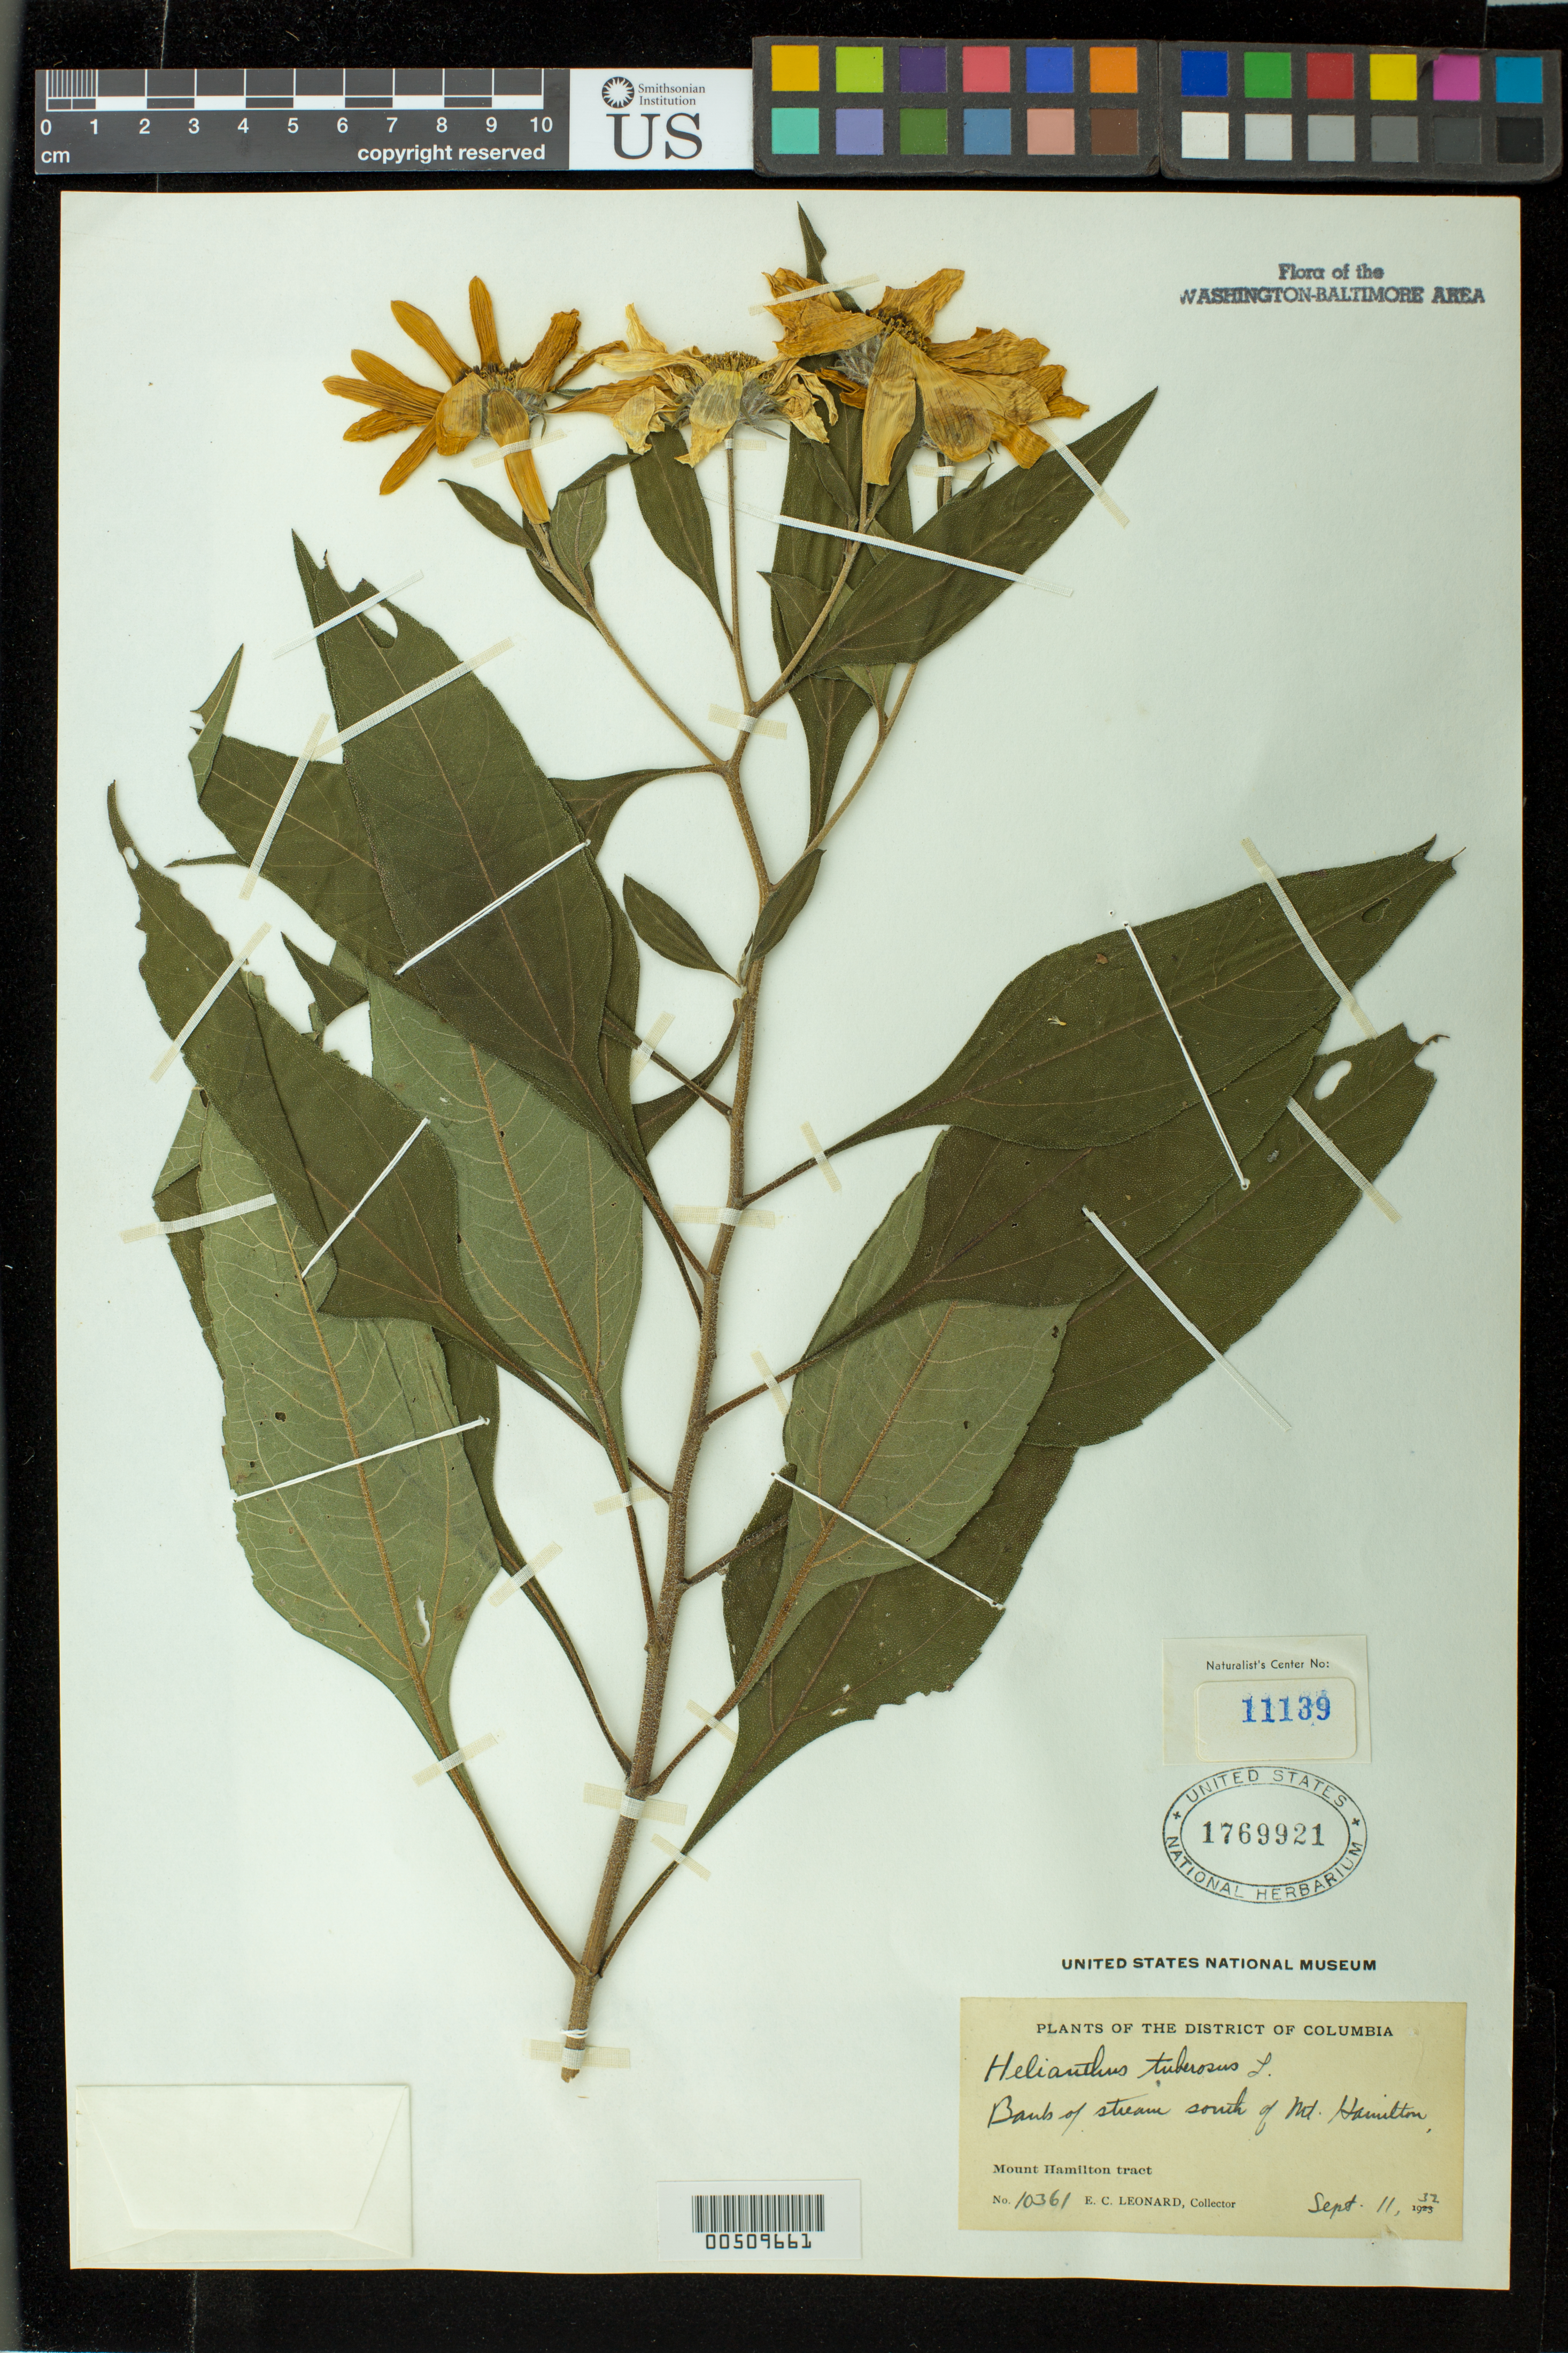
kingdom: Plantae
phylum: Tracheophyta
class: Magnoliopsida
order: Asterales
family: Asteraceae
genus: Helianthus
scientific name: Helianthus tuberosus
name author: L.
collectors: E. C. Leonard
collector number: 10361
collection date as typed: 11 Sep 1932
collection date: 1932-09-11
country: United States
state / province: District of Columbia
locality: Mount Hamilton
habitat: bank of stream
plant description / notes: Specimens returned from Naturalist Center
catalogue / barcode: US 1769921